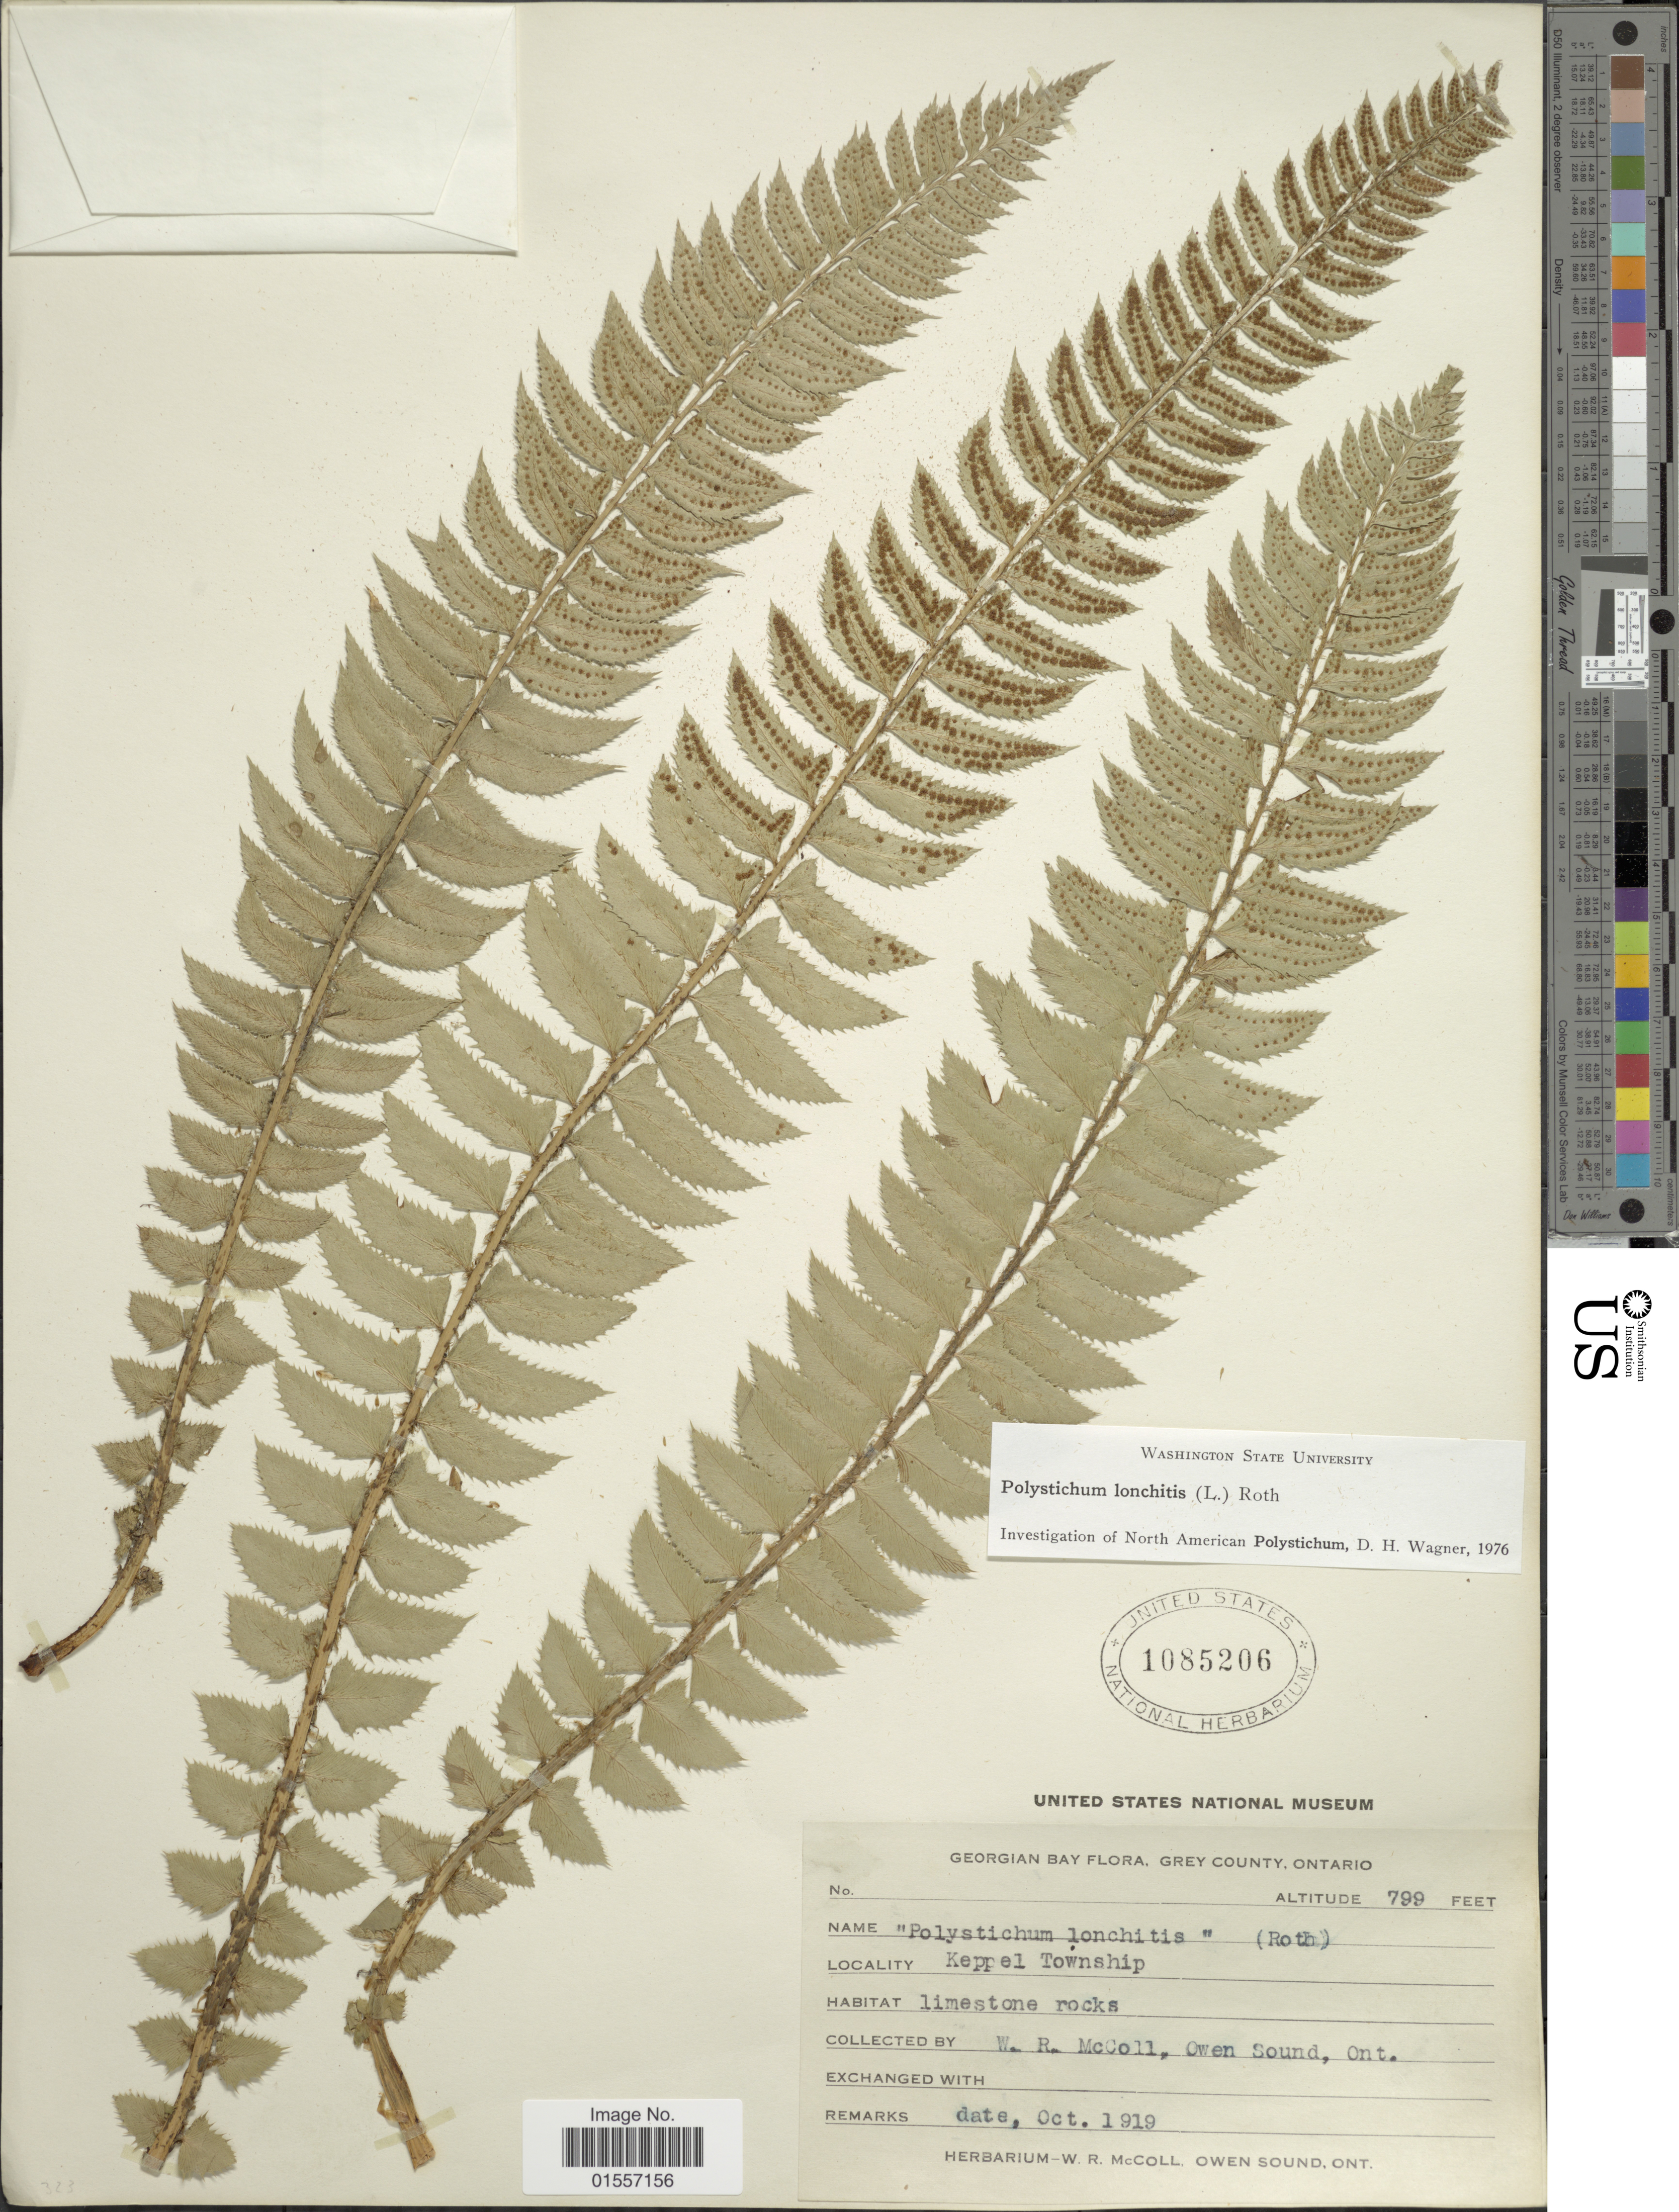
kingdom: Plantae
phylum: Tracheophyta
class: Polypodiopsida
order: Polypodiales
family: Dryopteridaceae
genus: Polystichum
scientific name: Polystichum lonchitis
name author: (Roth) L.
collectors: W. McCall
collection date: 1919-10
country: Canada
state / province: Ontario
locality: Owen Sound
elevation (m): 244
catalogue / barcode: US 1085206